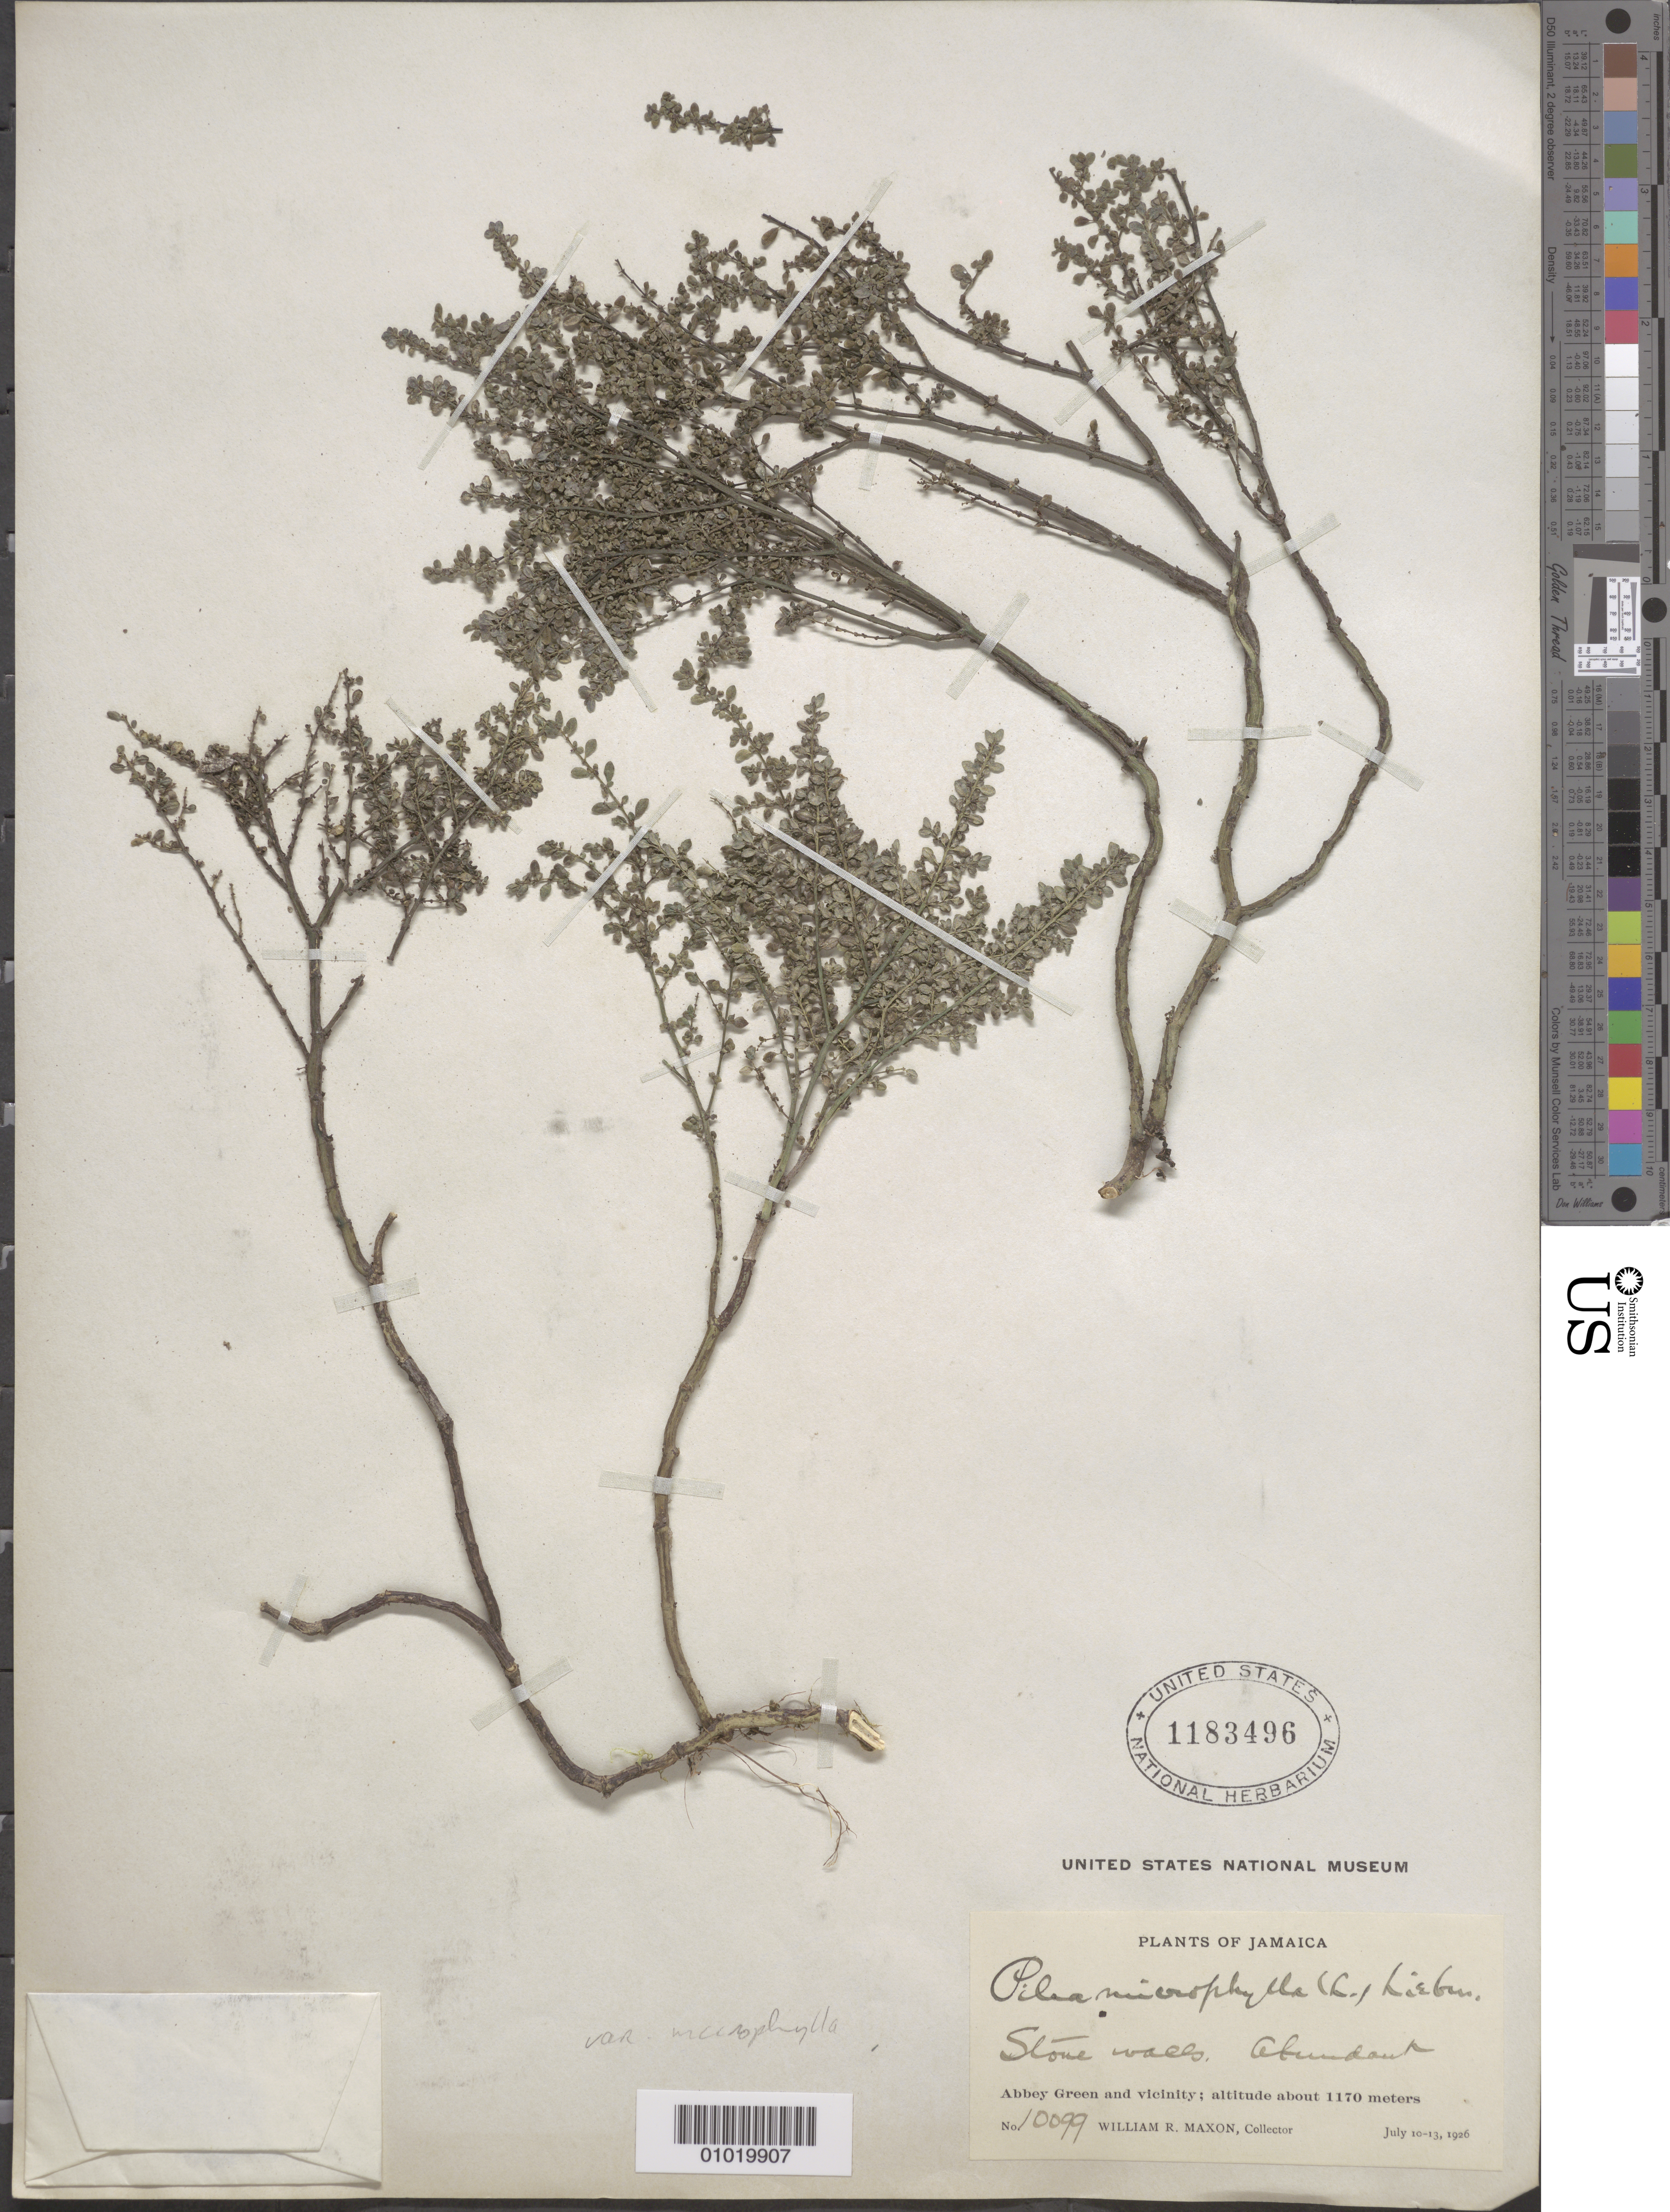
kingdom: Plantae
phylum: Tracheophyta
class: Magnoliopsida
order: Rosales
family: Urticaceae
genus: Pilea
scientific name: Pilea microphylla var. microphylla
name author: (L.) Liebm.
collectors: W. R. Maxon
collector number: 10099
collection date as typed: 10 Jul 1926 to 13 Jul 1926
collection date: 1926-07-10/1926-07-13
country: Jamaica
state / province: Saint Thomas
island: Jamaica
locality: Abbey Green and vicinity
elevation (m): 1170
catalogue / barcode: US 1183496